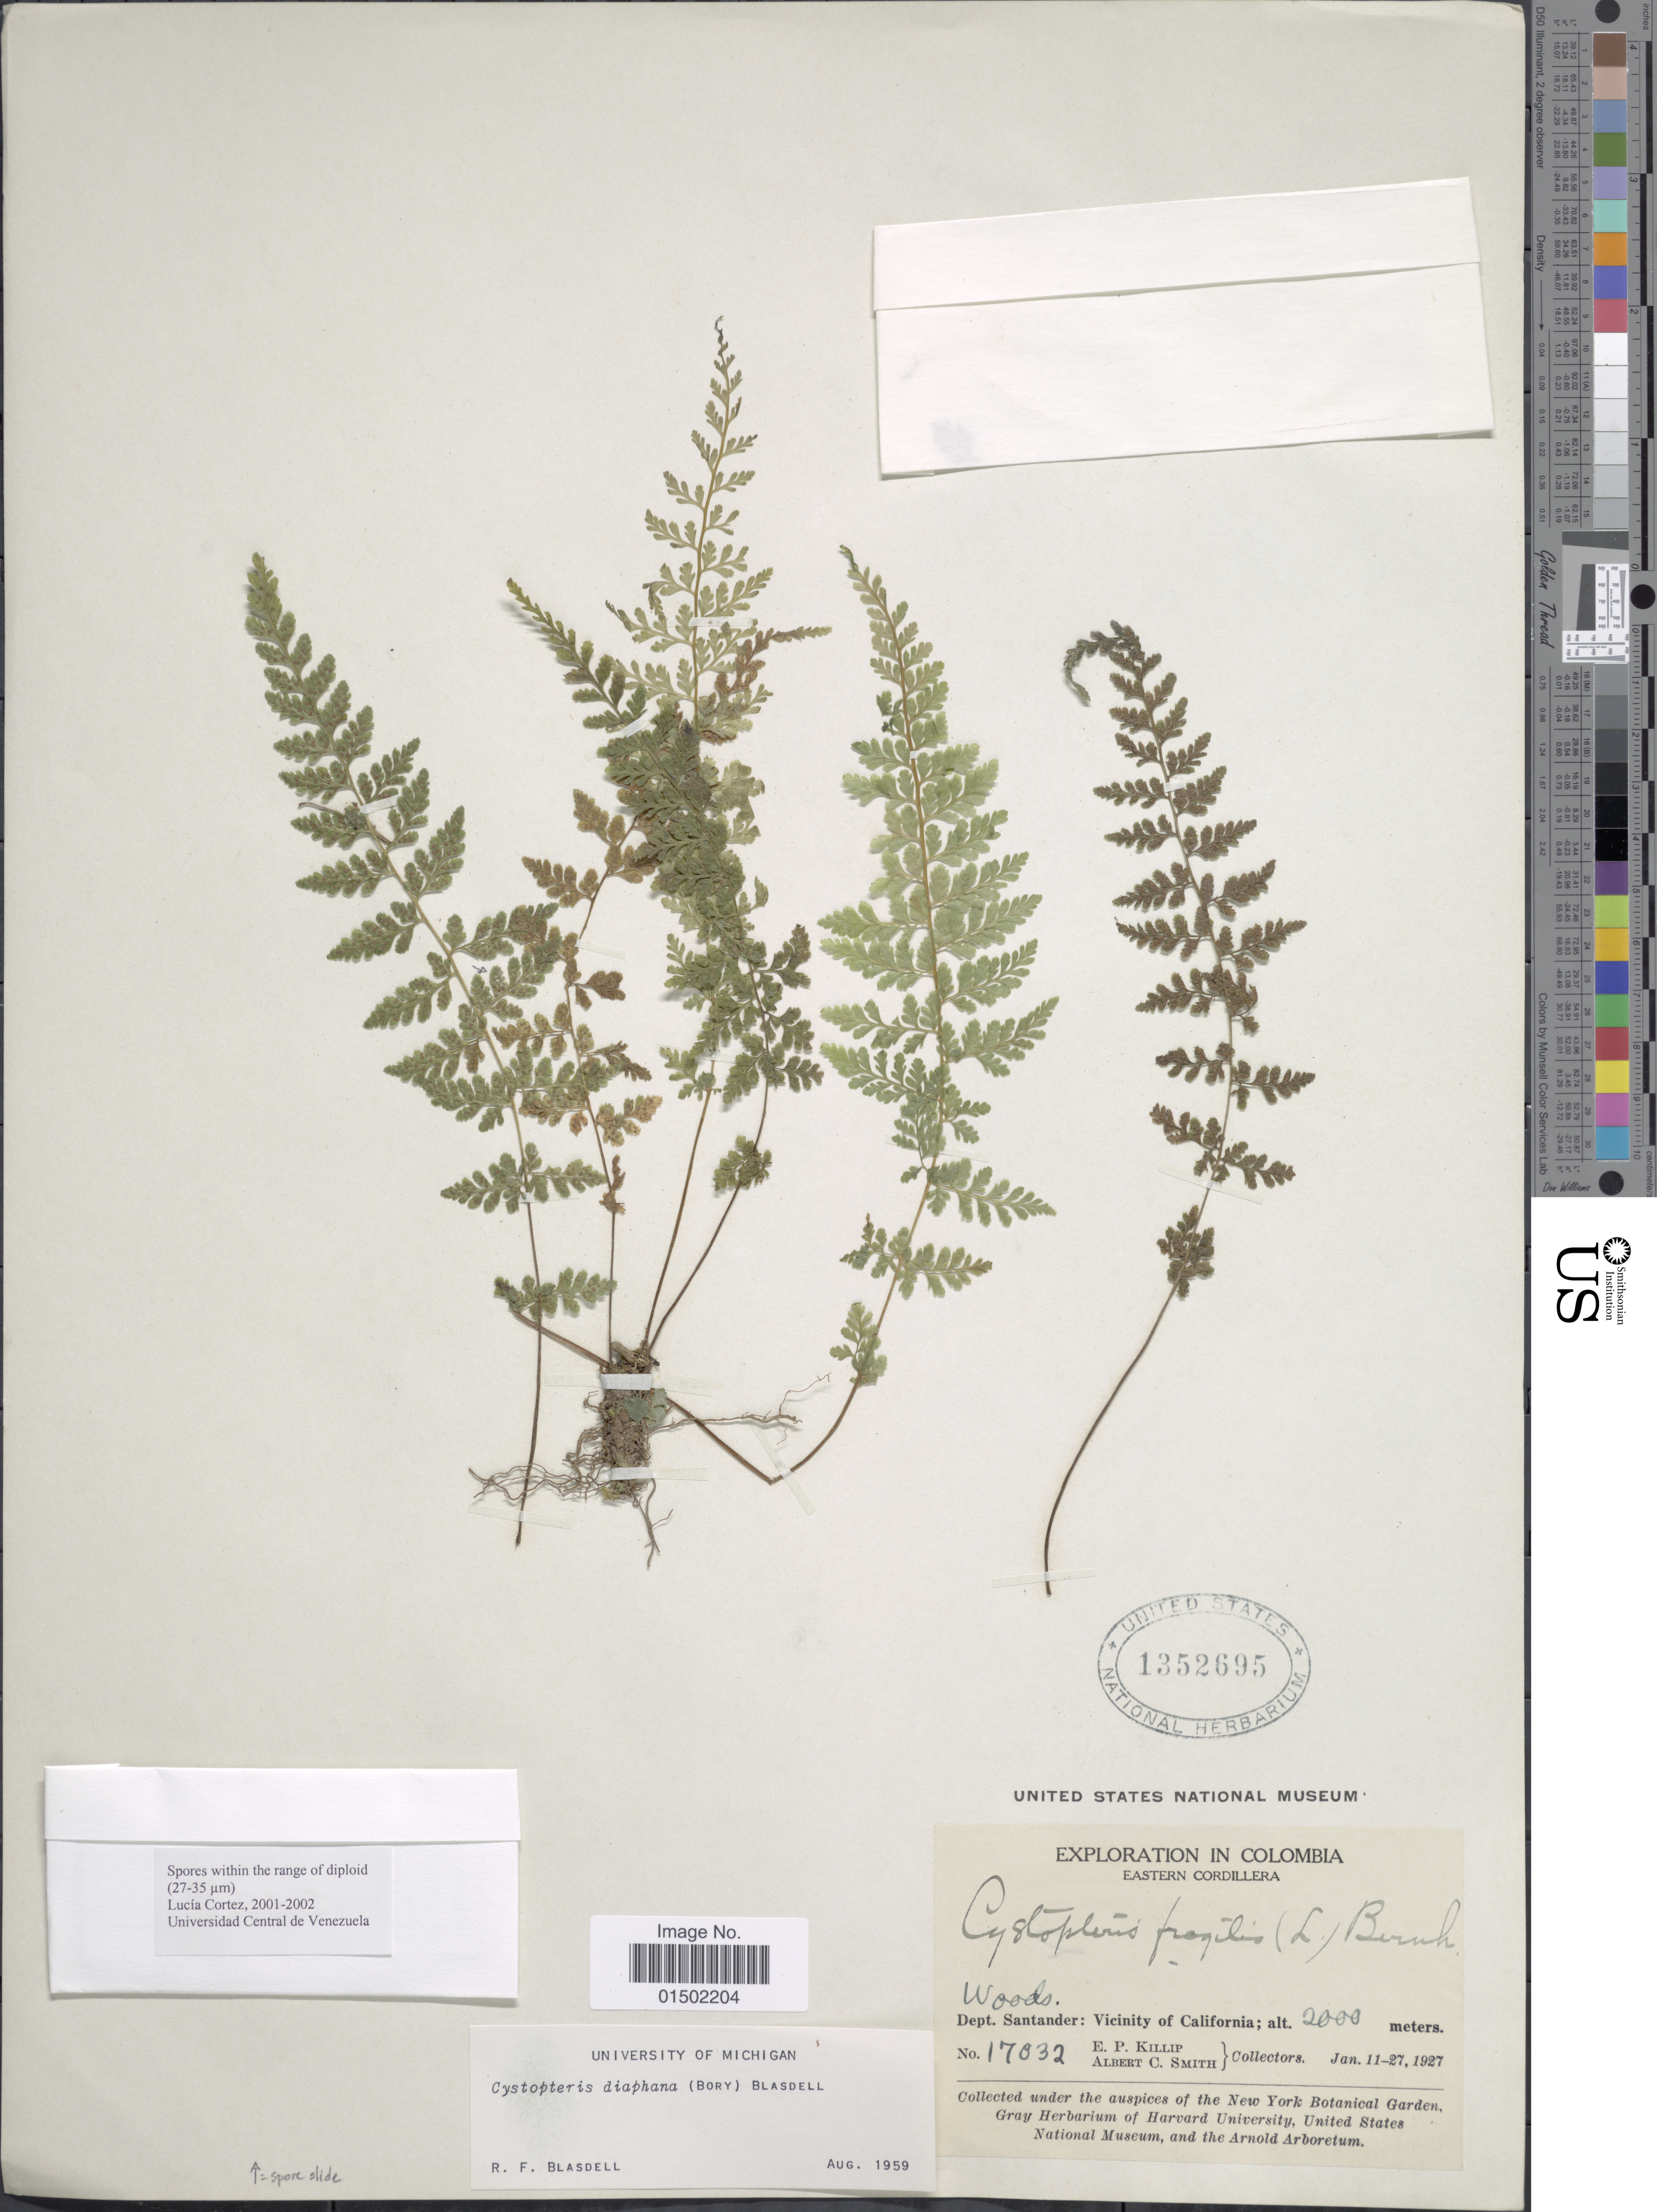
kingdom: Plantae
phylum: Tracheophyta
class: Polypodiopsida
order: Polypodiales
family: Cystopteridaceae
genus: Cystopteris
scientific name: Cystopteris diaphana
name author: (Bory) Blasdell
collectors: E. P. Killip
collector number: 17032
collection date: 1927-01-11/1927-01-27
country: Colombia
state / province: Santander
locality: Eastern Cordillera. Vicinity of California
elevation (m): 2000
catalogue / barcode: US 1352695